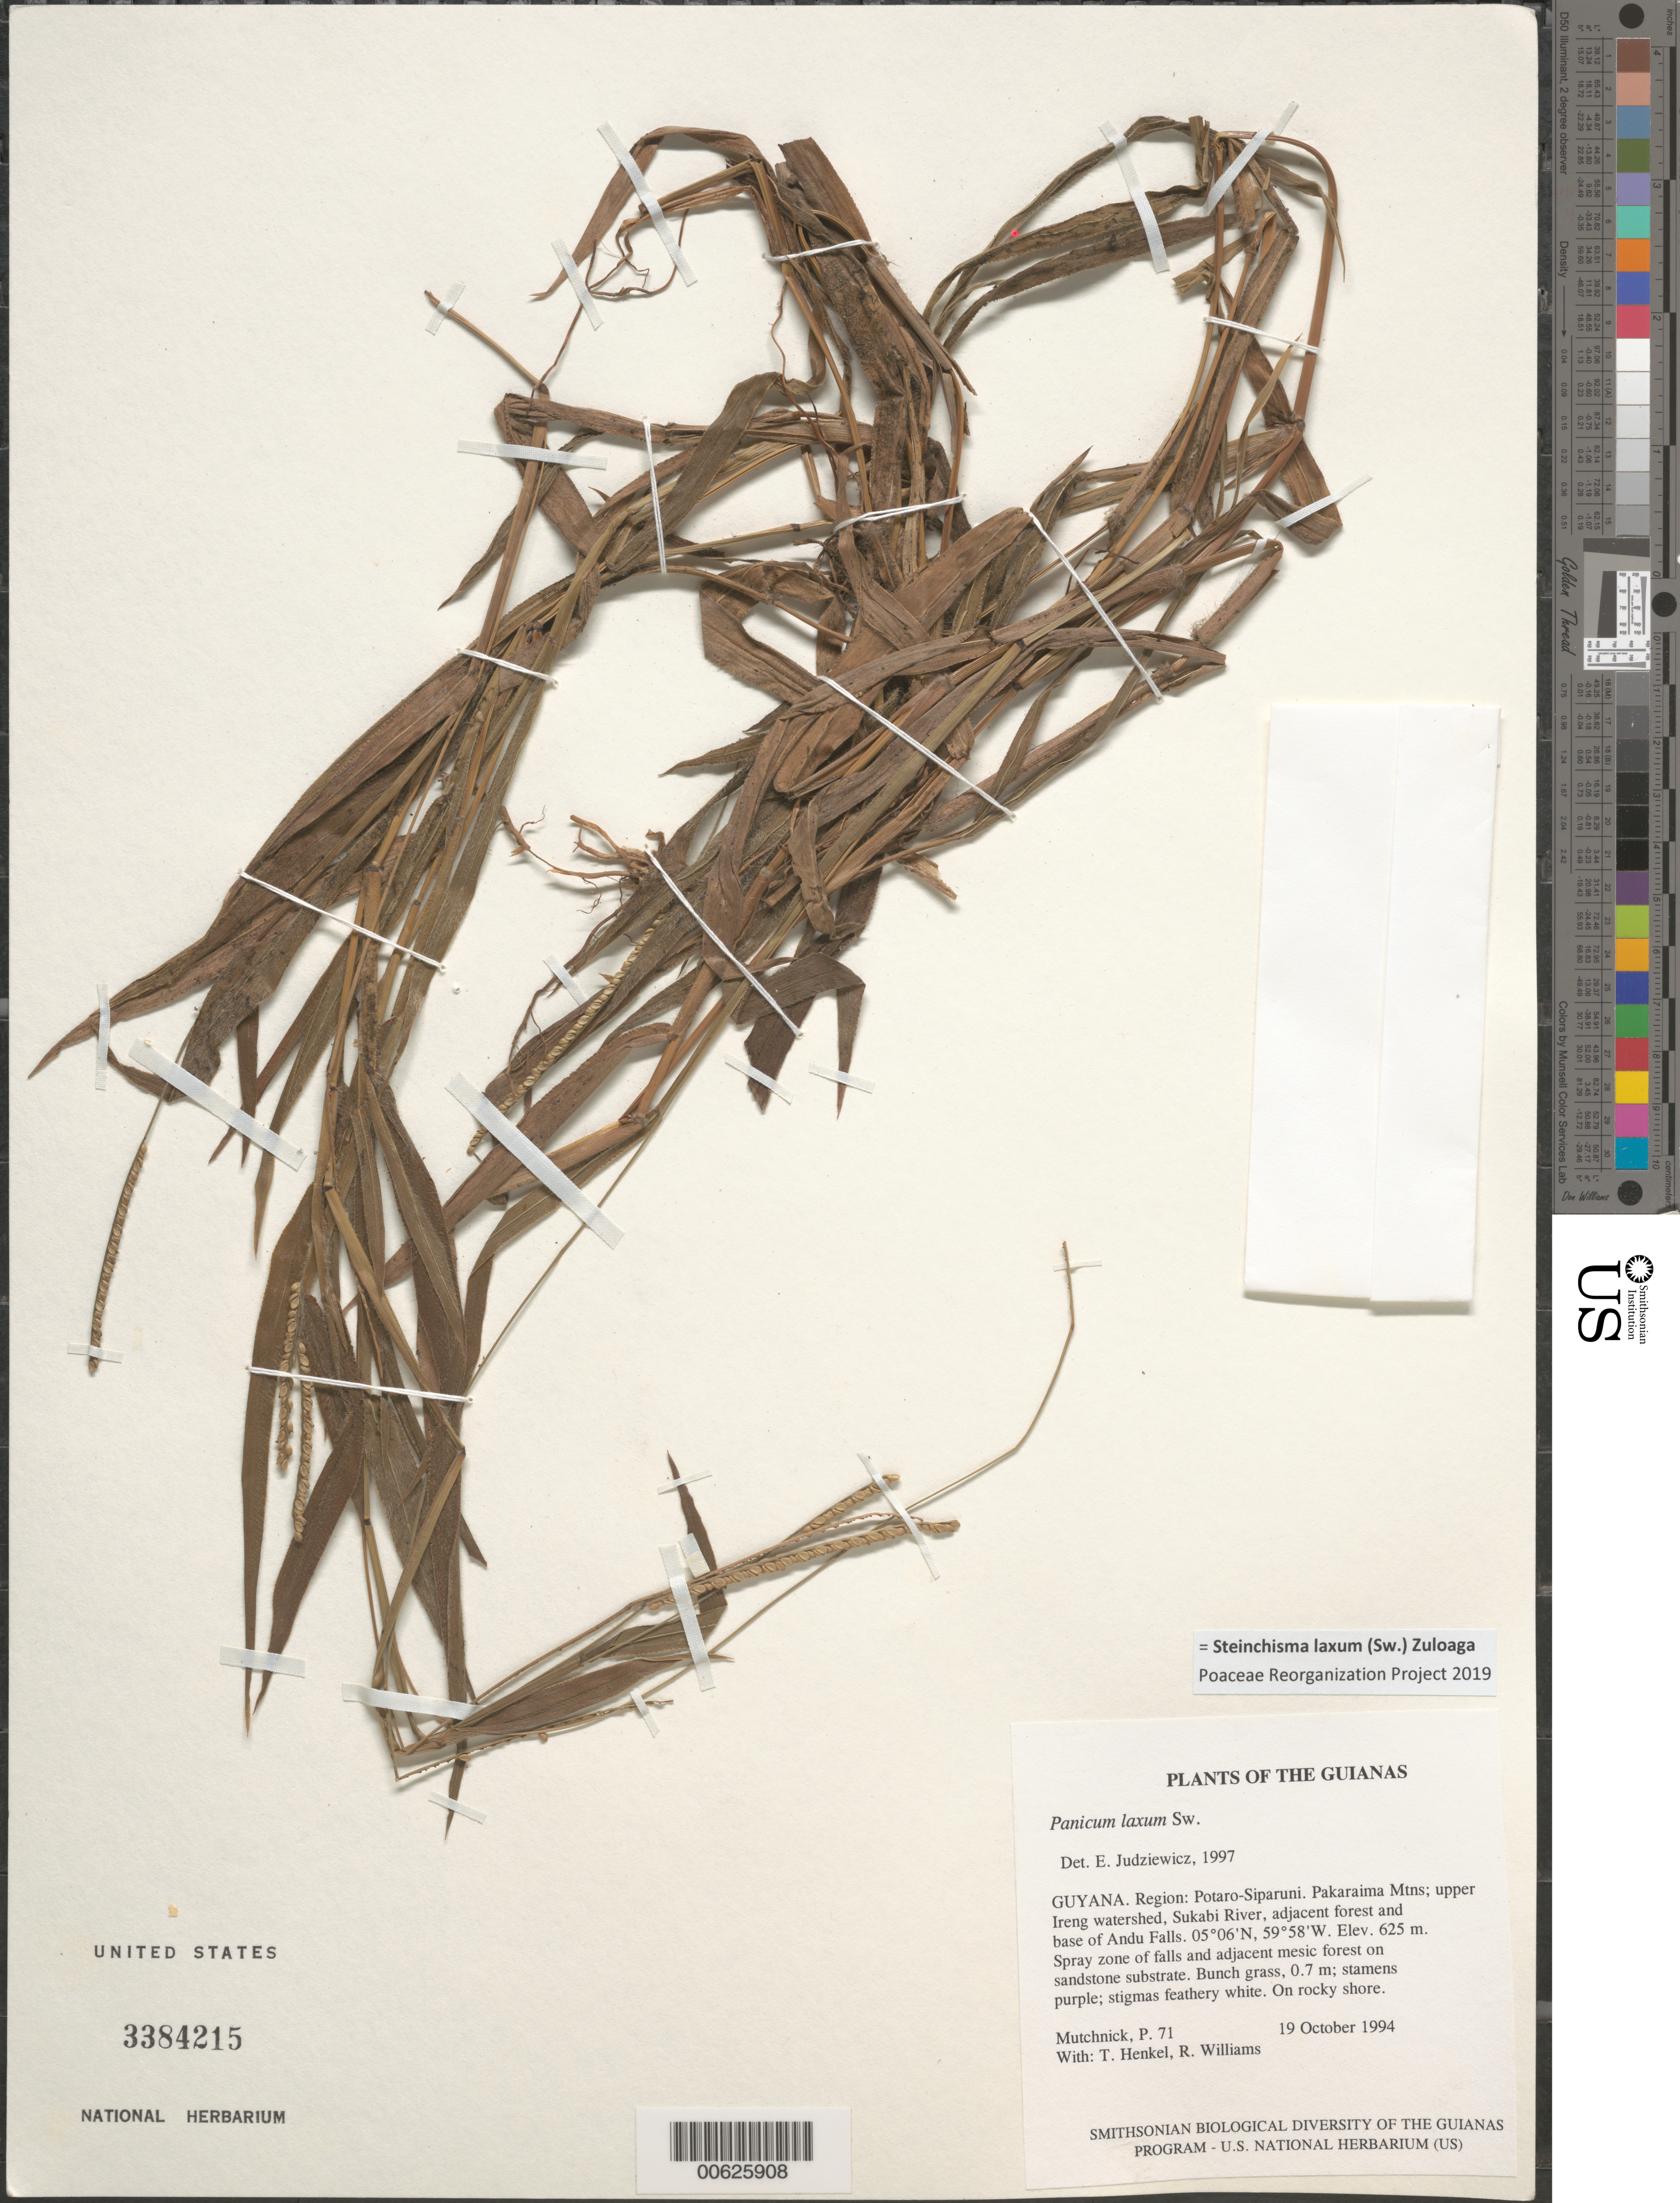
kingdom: Plantae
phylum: Tracheophyta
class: Liliopsida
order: Poales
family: Poaceae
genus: Panicum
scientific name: Panicum laxum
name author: Sw.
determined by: Judziewicz, E. J.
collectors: P. Mutchnick, T. Henkel & R. Williams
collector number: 71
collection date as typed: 19 October 1994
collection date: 1994-10-19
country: Guyana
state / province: Potaro-Siparuni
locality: Pakaraima Mtns; upper Ireng watershed, Sukabi River, adjacent forest and base of Andu Falls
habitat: Spray zone of falls and adjacent mesic forest on sandstone substrate. On rocky shore.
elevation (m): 625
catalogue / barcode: US 3384215